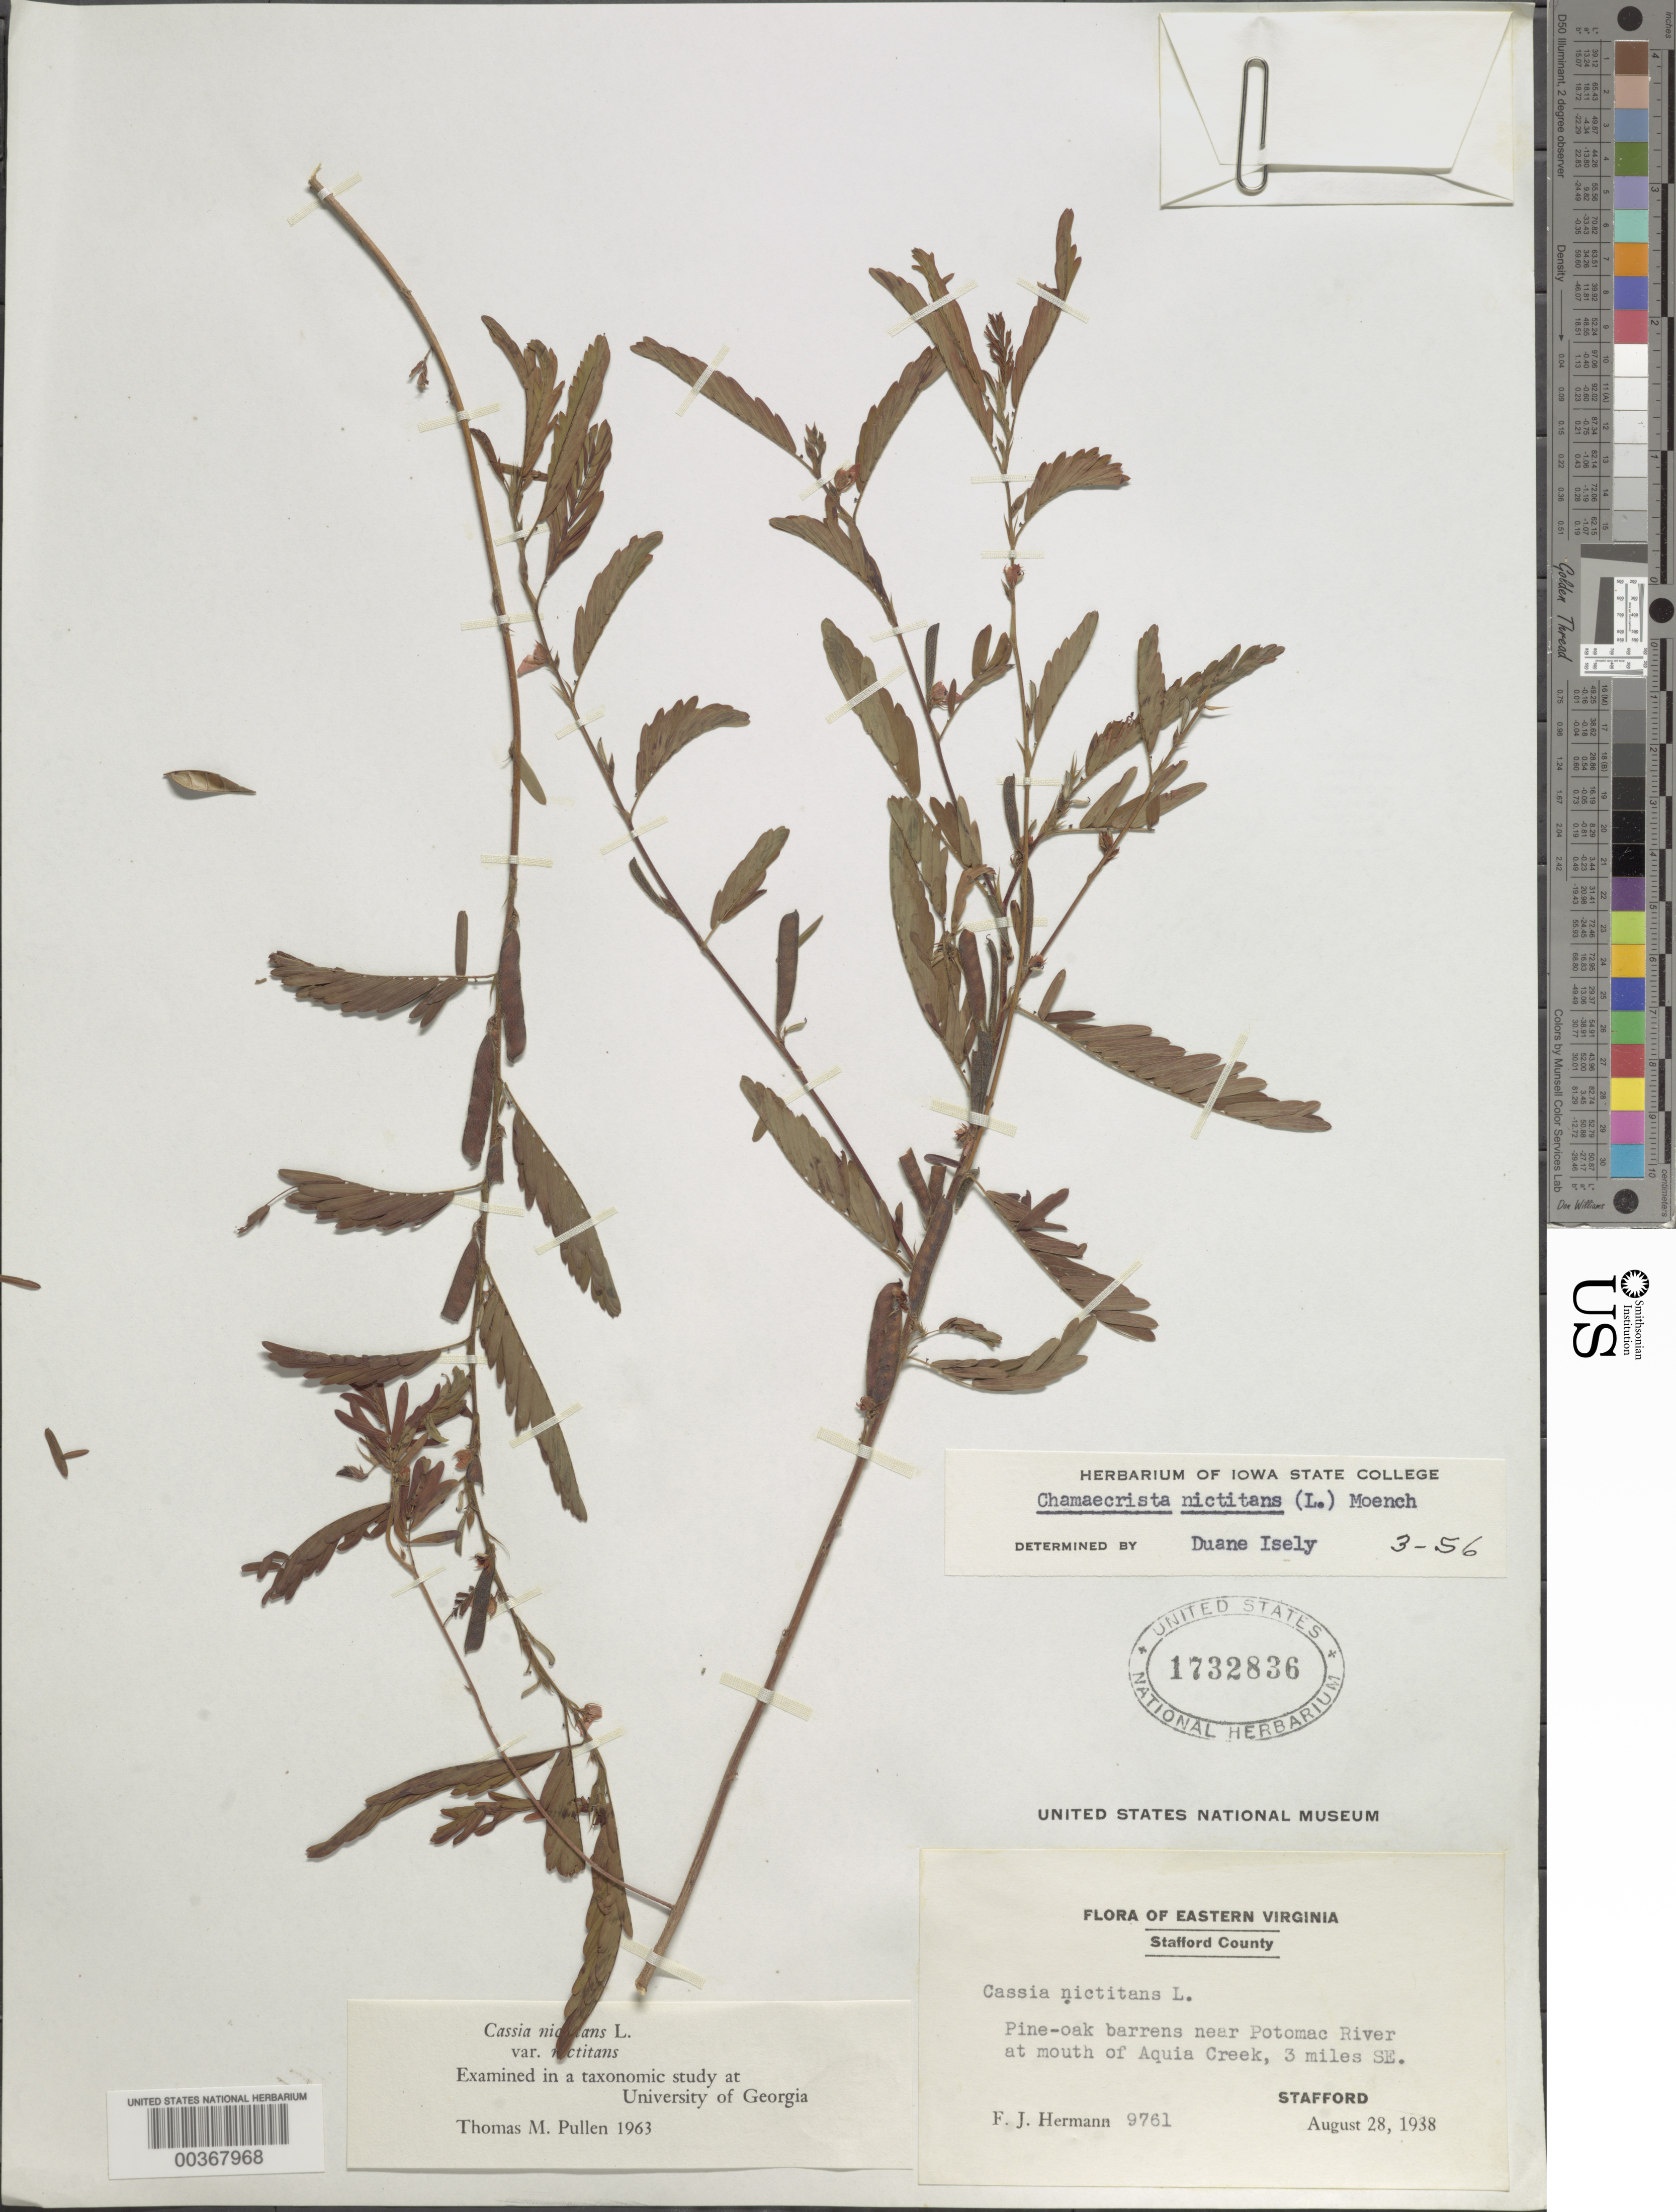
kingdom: Plantae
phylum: Tracheophyta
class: Magnoliopsida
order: Fabales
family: Fabaceae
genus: Chamaecrista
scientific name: Chamaecrista nictitans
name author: (L.) Moench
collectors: F. J. Hermann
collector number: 9761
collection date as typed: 28 Aug 1938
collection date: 1938-08-28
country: United States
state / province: Virginia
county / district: Stafford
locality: Near potomac river, at mouth of aquia creek, 3 mi se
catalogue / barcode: US 1732836